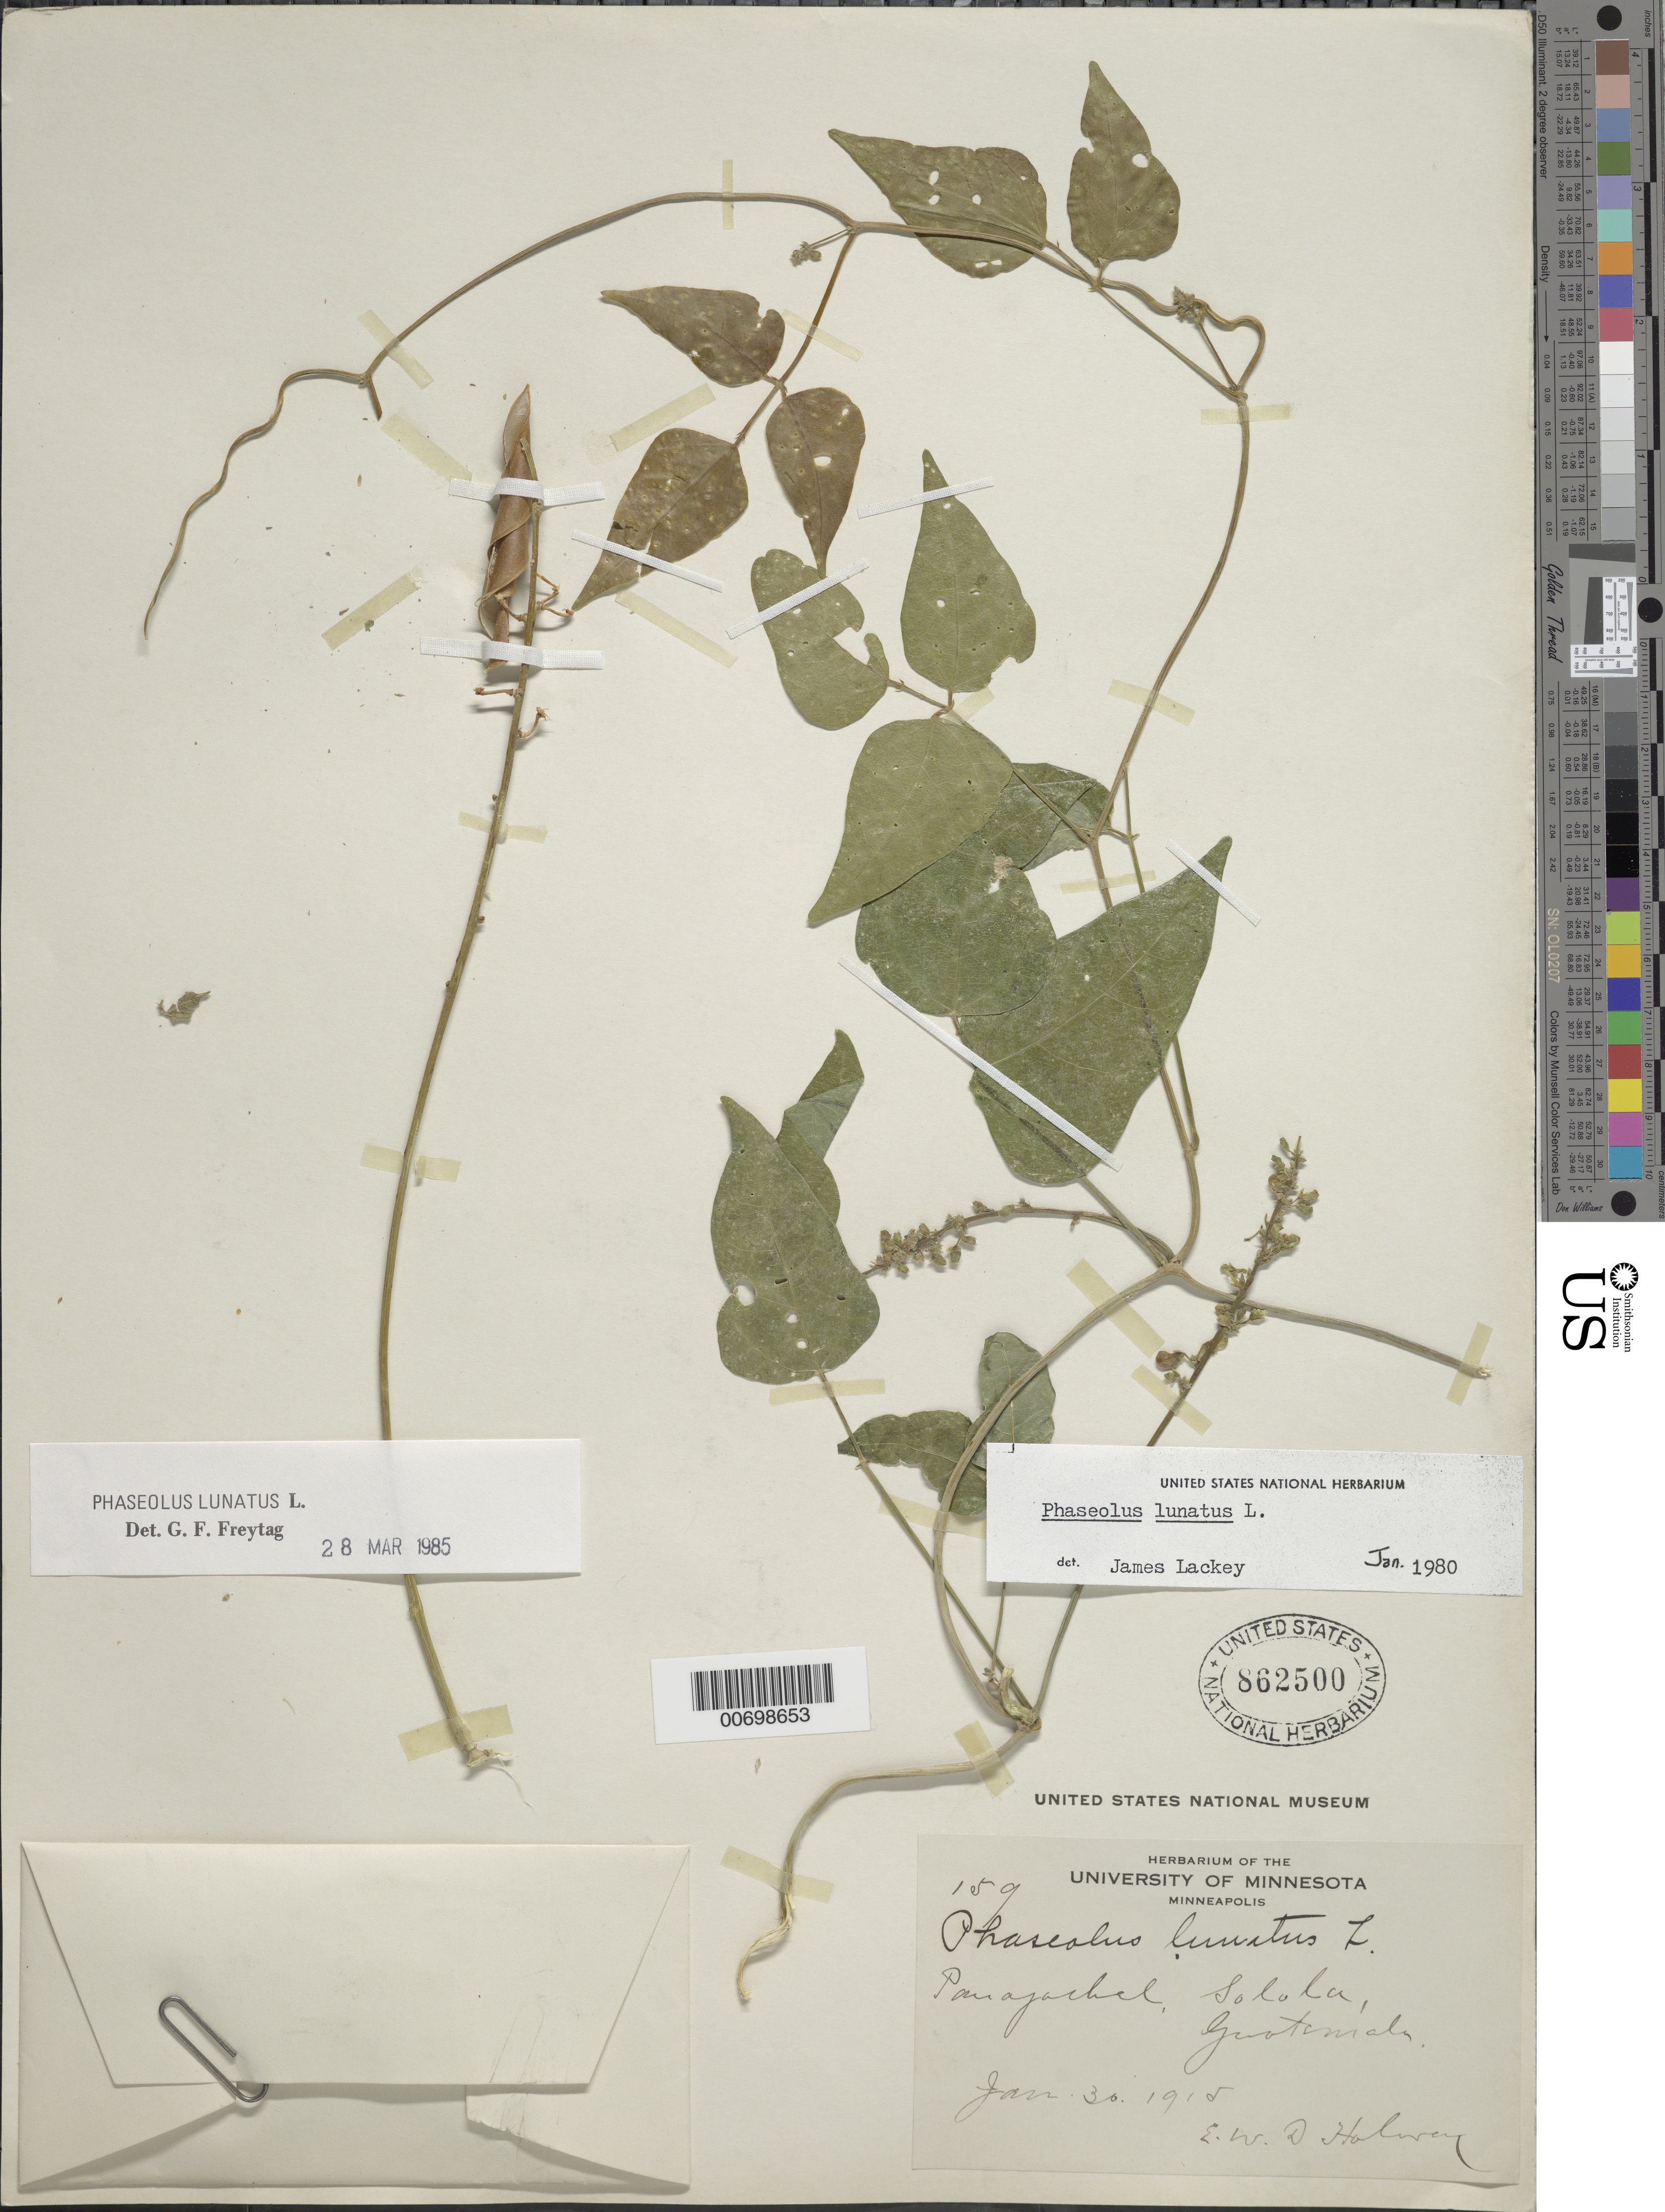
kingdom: Plantae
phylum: Tracheophyta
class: Magnoliopsida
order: Fabales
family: Fabaceae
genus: Phaseolus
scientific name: Phaseolus lunatus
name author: L.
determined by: Freytag, G. F.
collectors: E. Halman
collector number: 159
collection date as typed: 30 Jan 1915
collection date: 1915-01-30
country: Guatemala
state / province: Sololá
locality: Panajachel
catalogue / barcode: US 862500